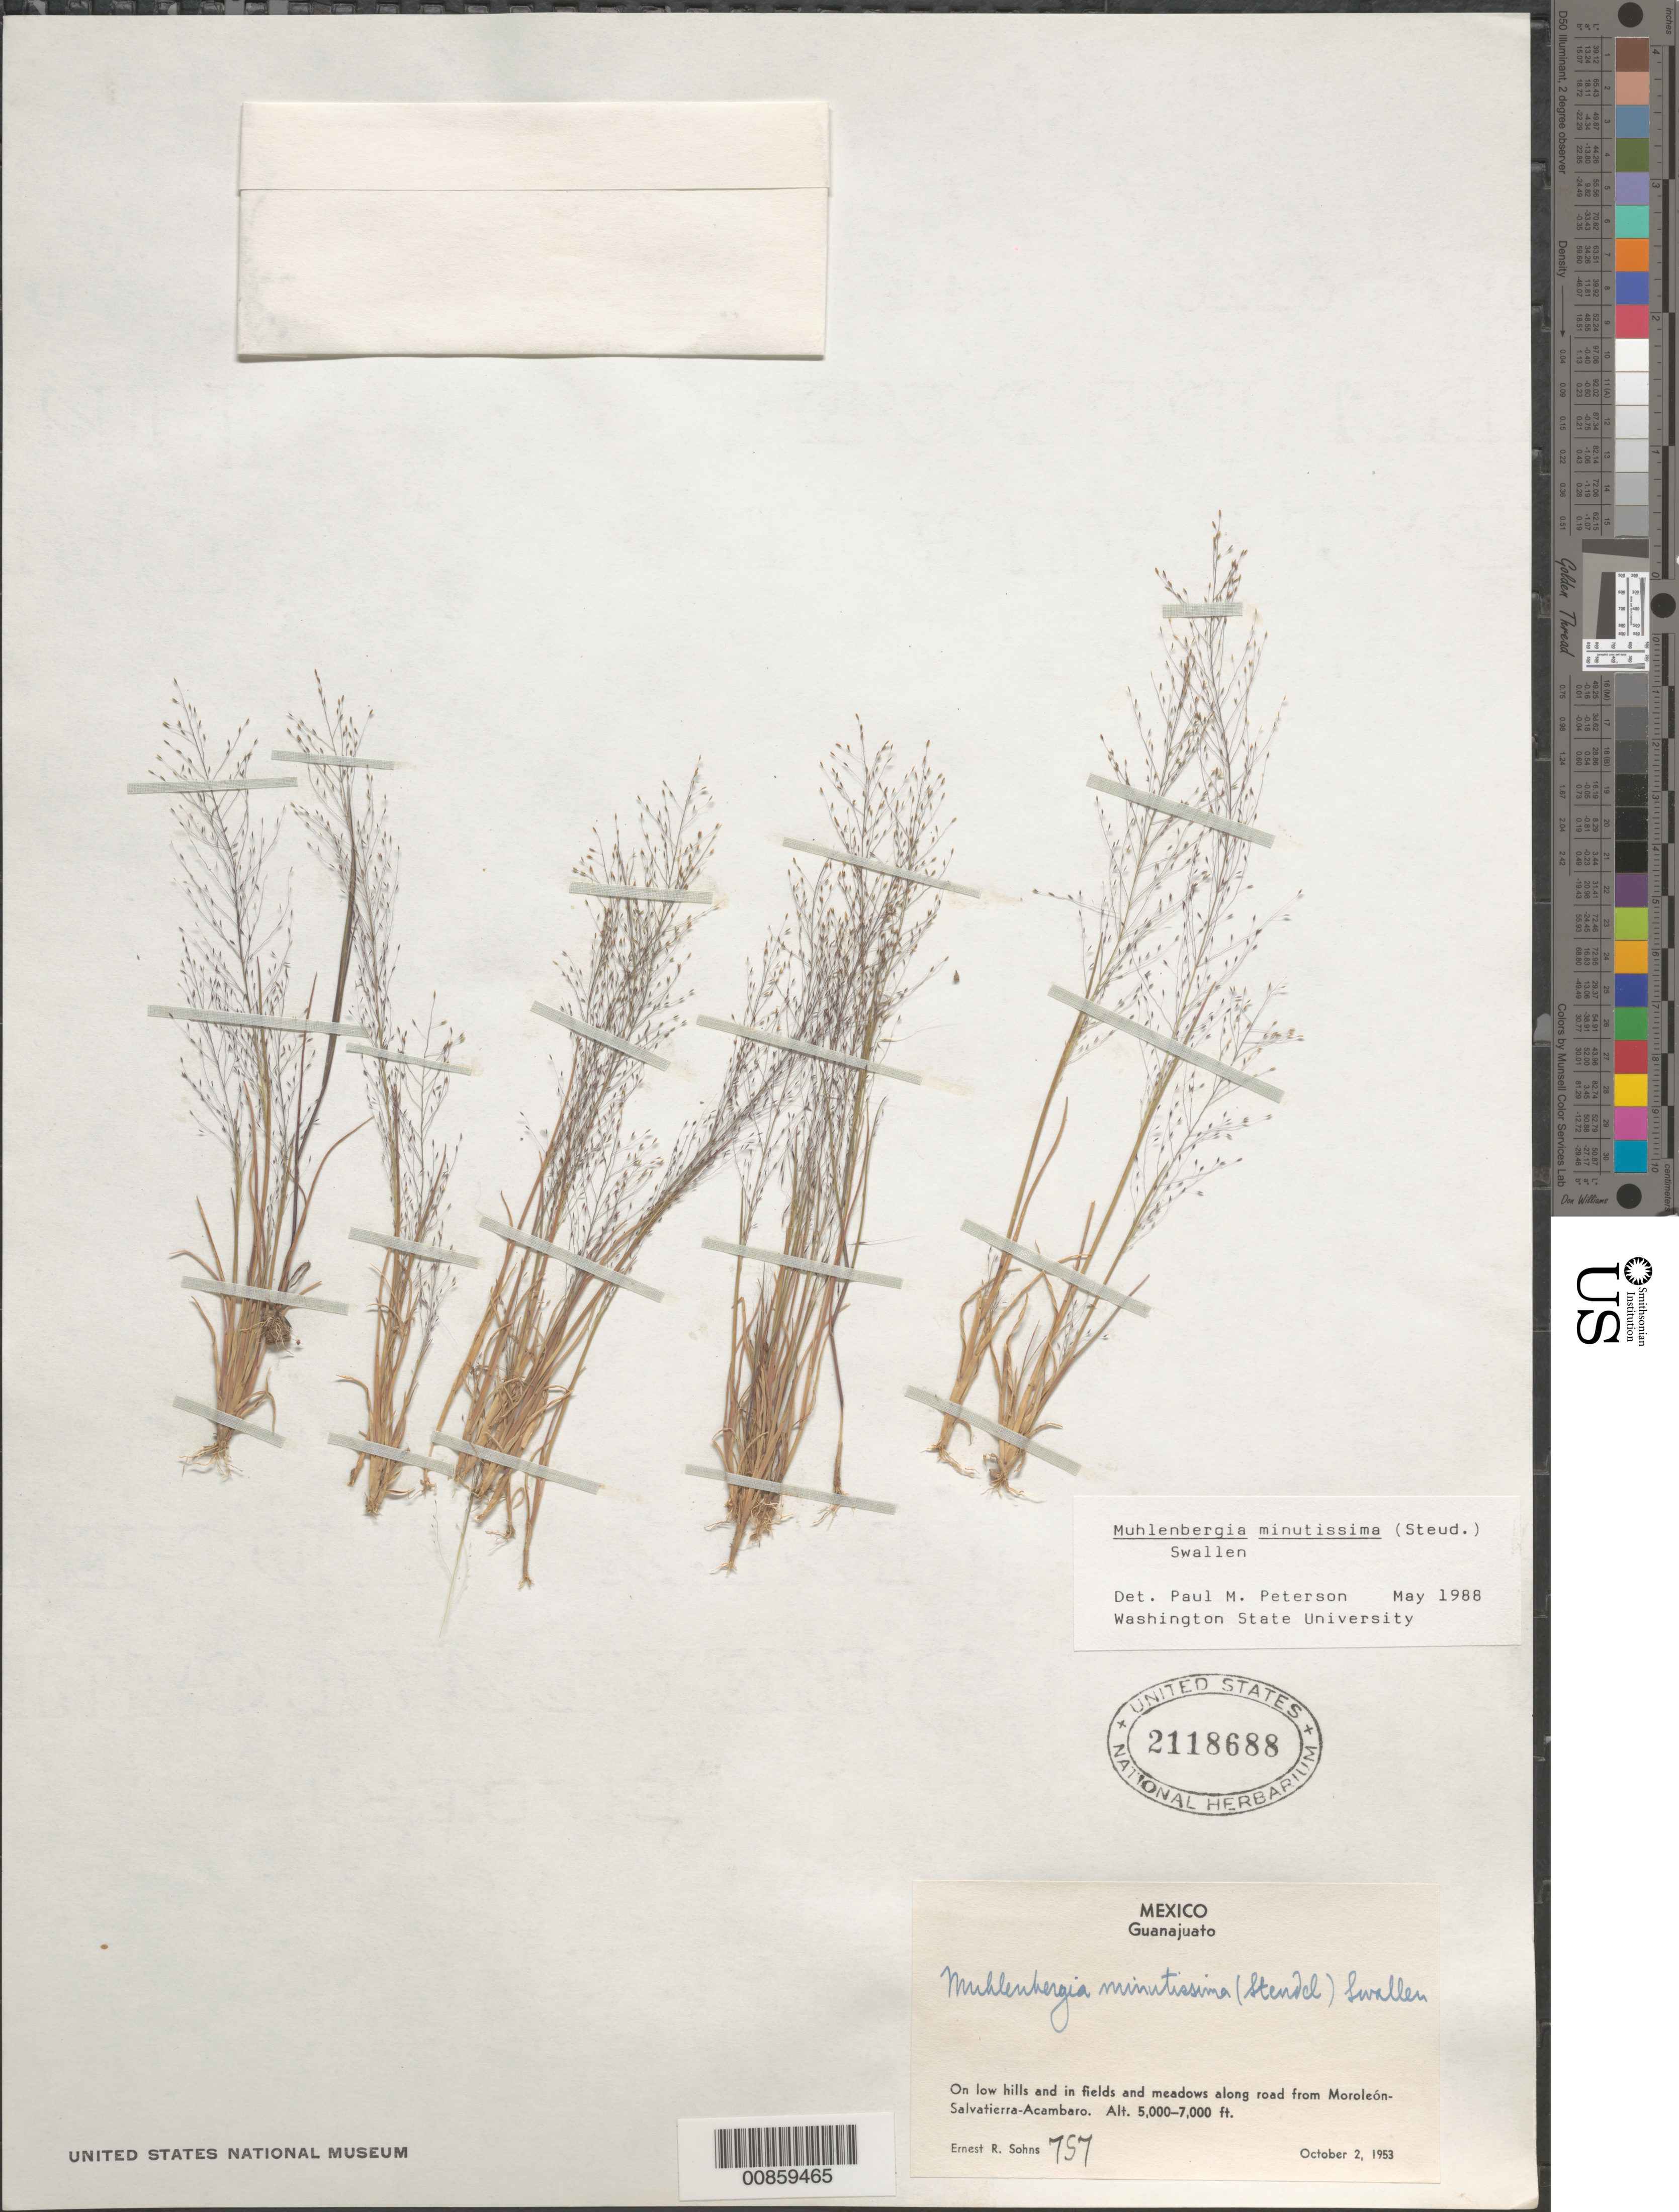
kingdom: Plantae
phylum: Tracheophyta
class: Liliopsida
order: Poales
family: Poaceae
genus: Muhlenbergia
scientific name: Muhlenbergia minutissima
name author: (Steud.) Swallen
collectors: E. R. Sohns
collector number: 757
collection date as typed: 02 Oct 1953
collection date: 1953-10-02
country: Mexico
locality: along road from Moroleon-Salvatierra-Acambaro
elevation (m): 2134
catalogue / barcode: US 2118688